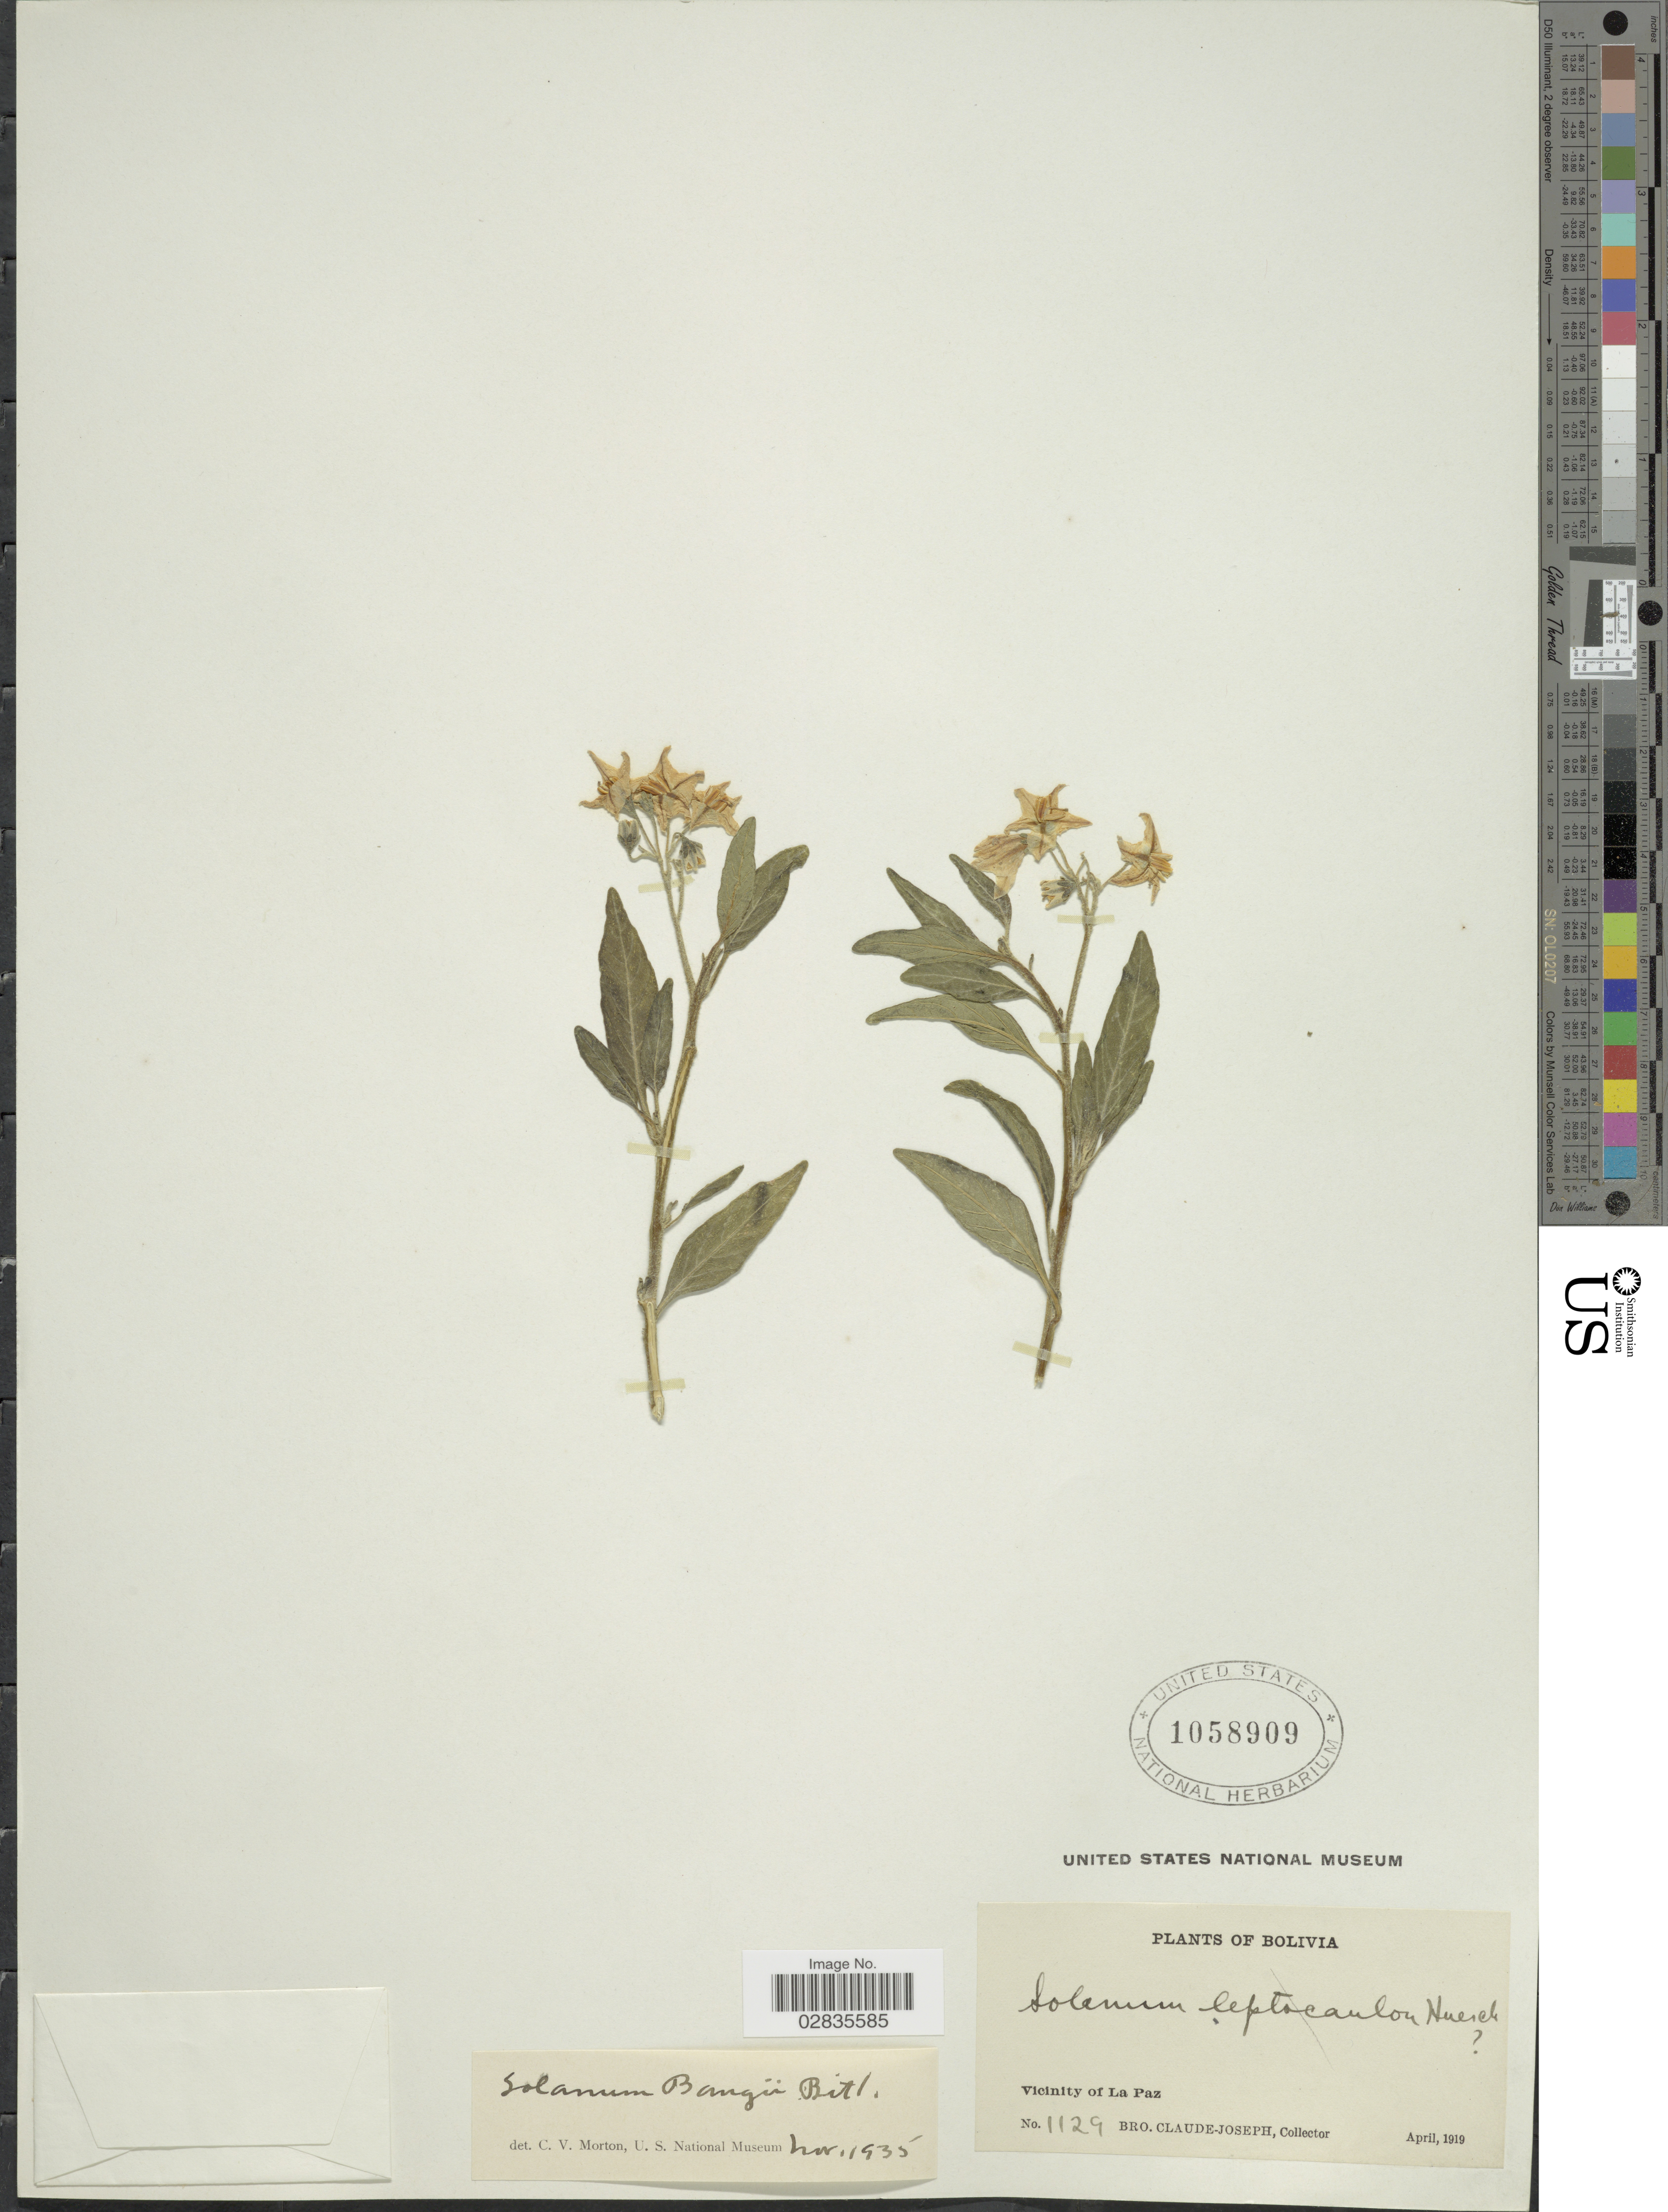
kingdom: Plantae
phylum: Tracheophyta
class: Magnoliopsida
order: Solanales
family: Solanaceae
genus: Solanum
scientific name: Solanum bangii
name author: Bitter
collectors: Bro. Claude-Joseph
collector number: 1129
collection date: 1919-04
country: Bolivia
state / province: La Paz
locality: Vicinity of La Paz.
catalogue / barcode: US 1058909